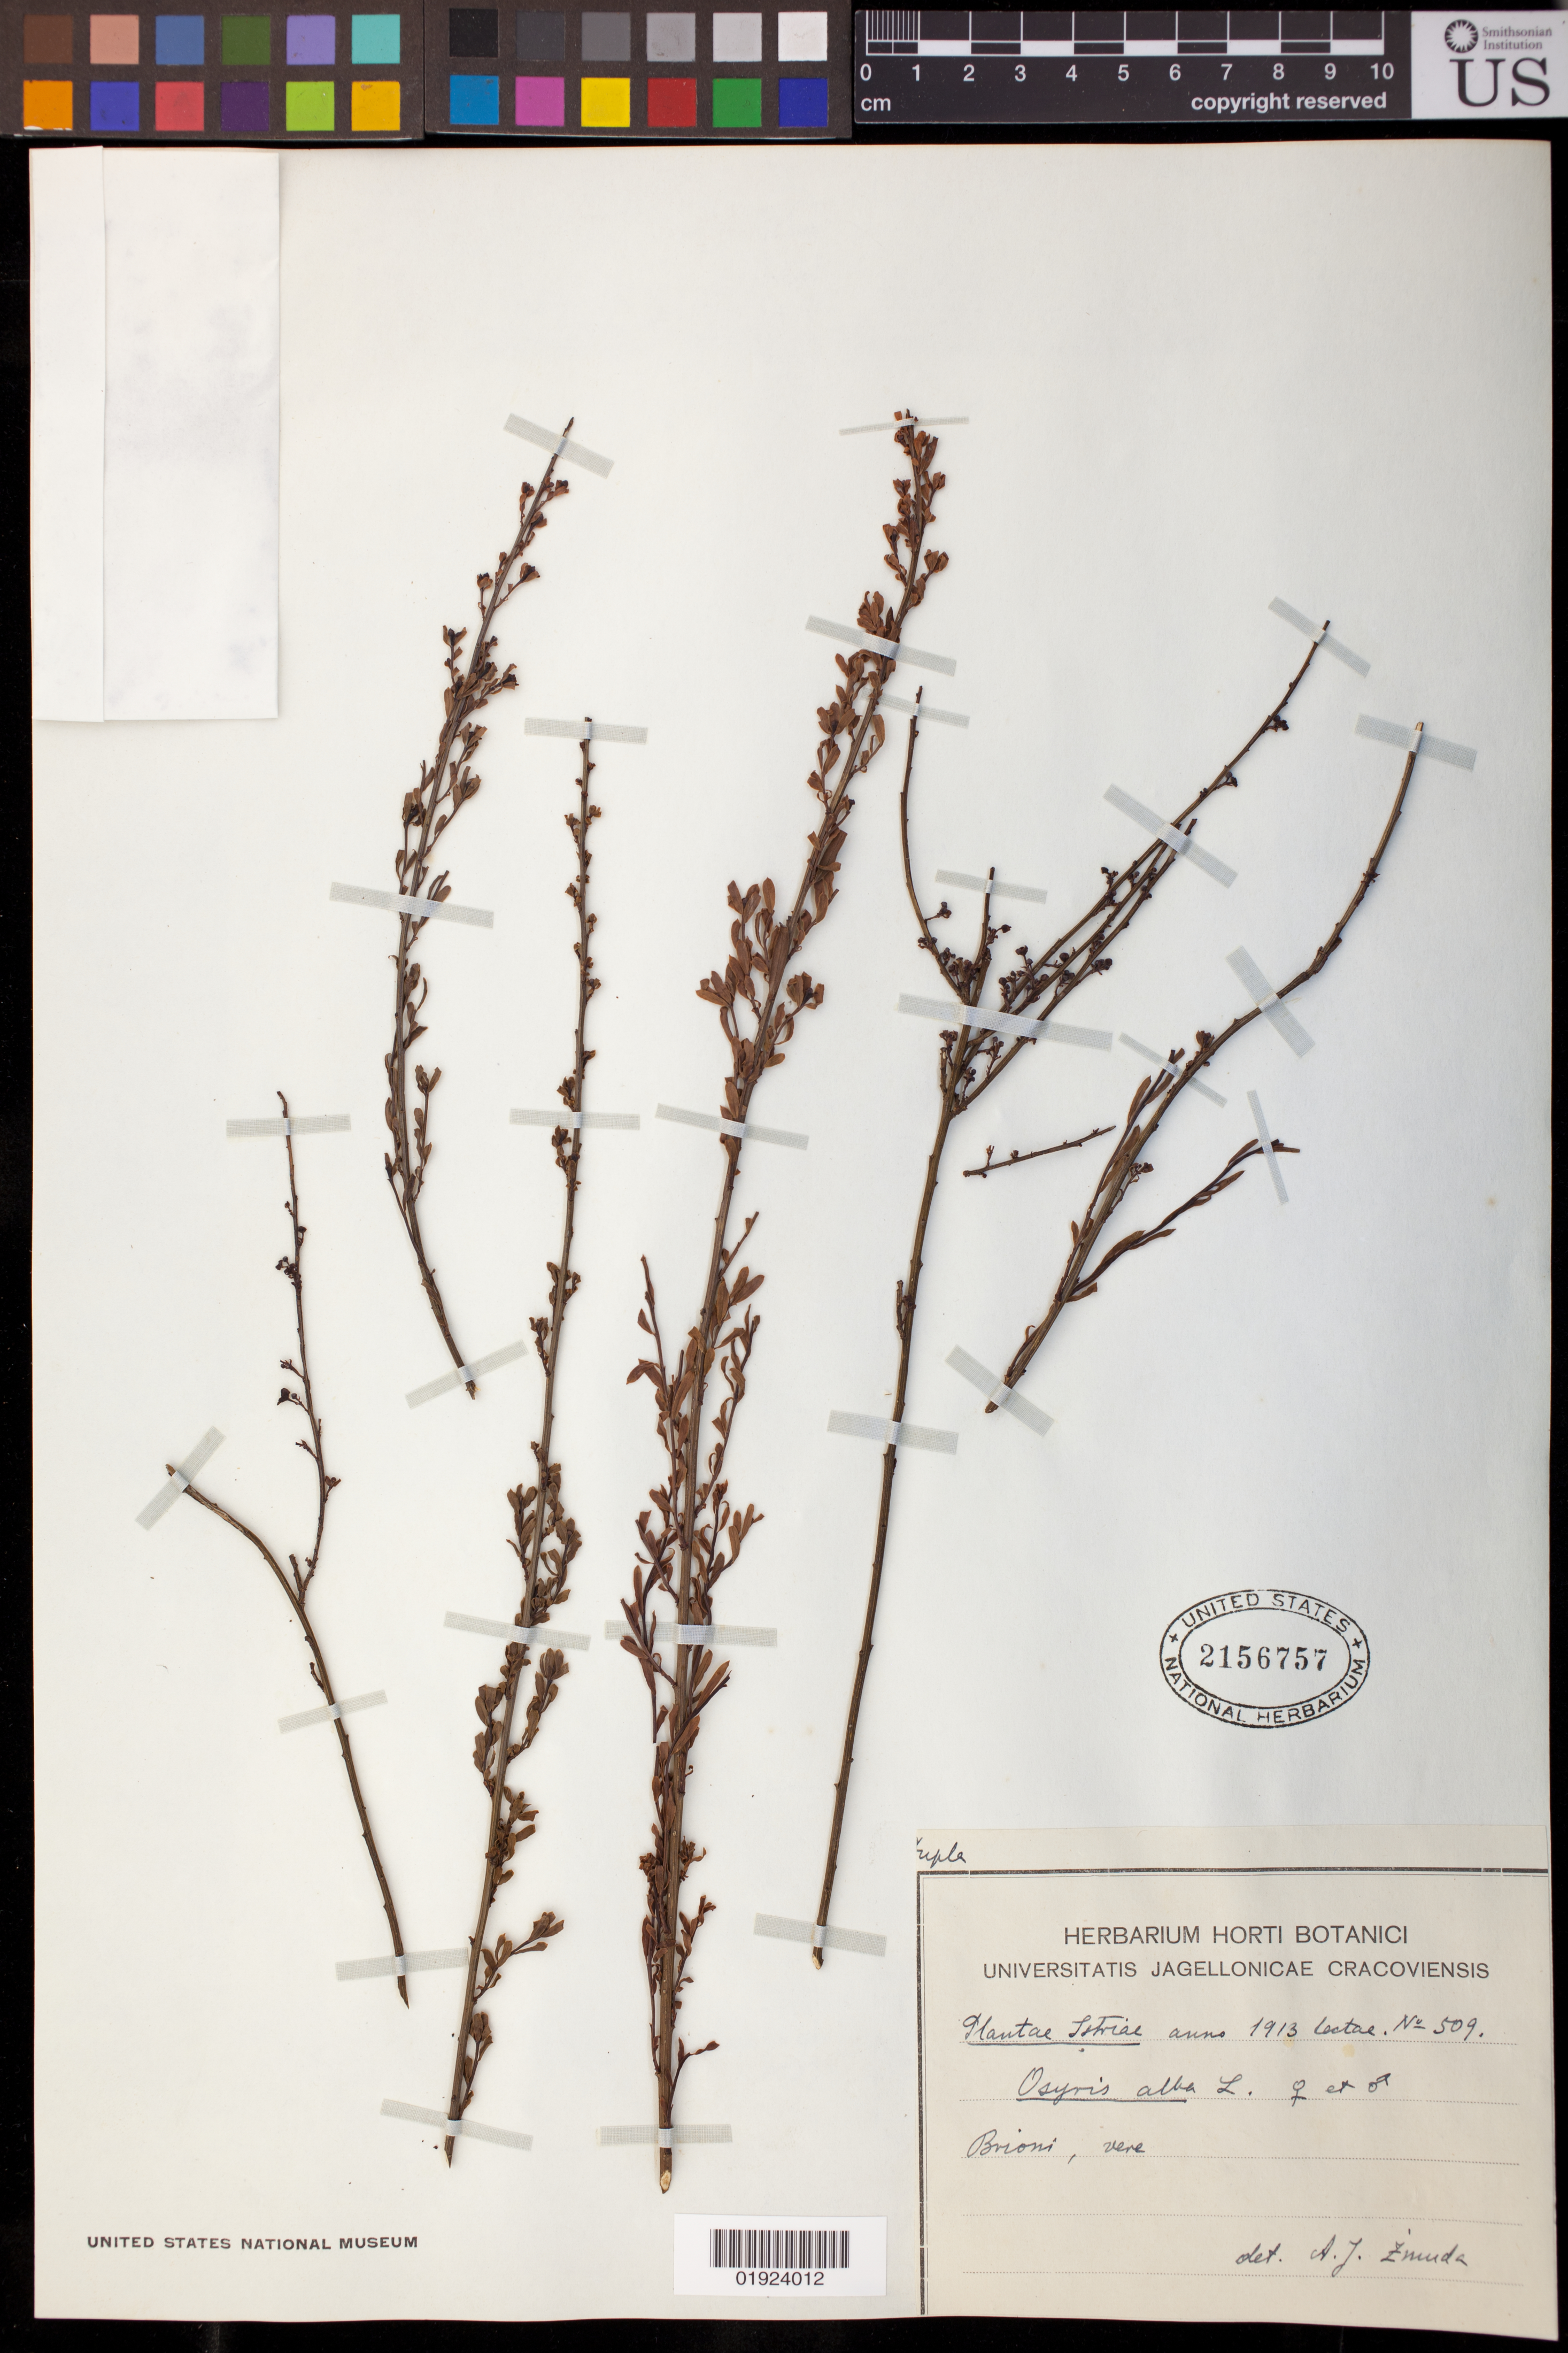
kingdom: Plantae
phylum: Tracheophyta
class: Magnoliopsida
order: Santalales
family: Santalaceae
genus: Osyris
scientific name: Osyris alba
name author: L.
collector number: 509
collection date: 1913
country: Croatia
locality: Brijuni (also Brioni)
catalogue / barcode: US 2156757